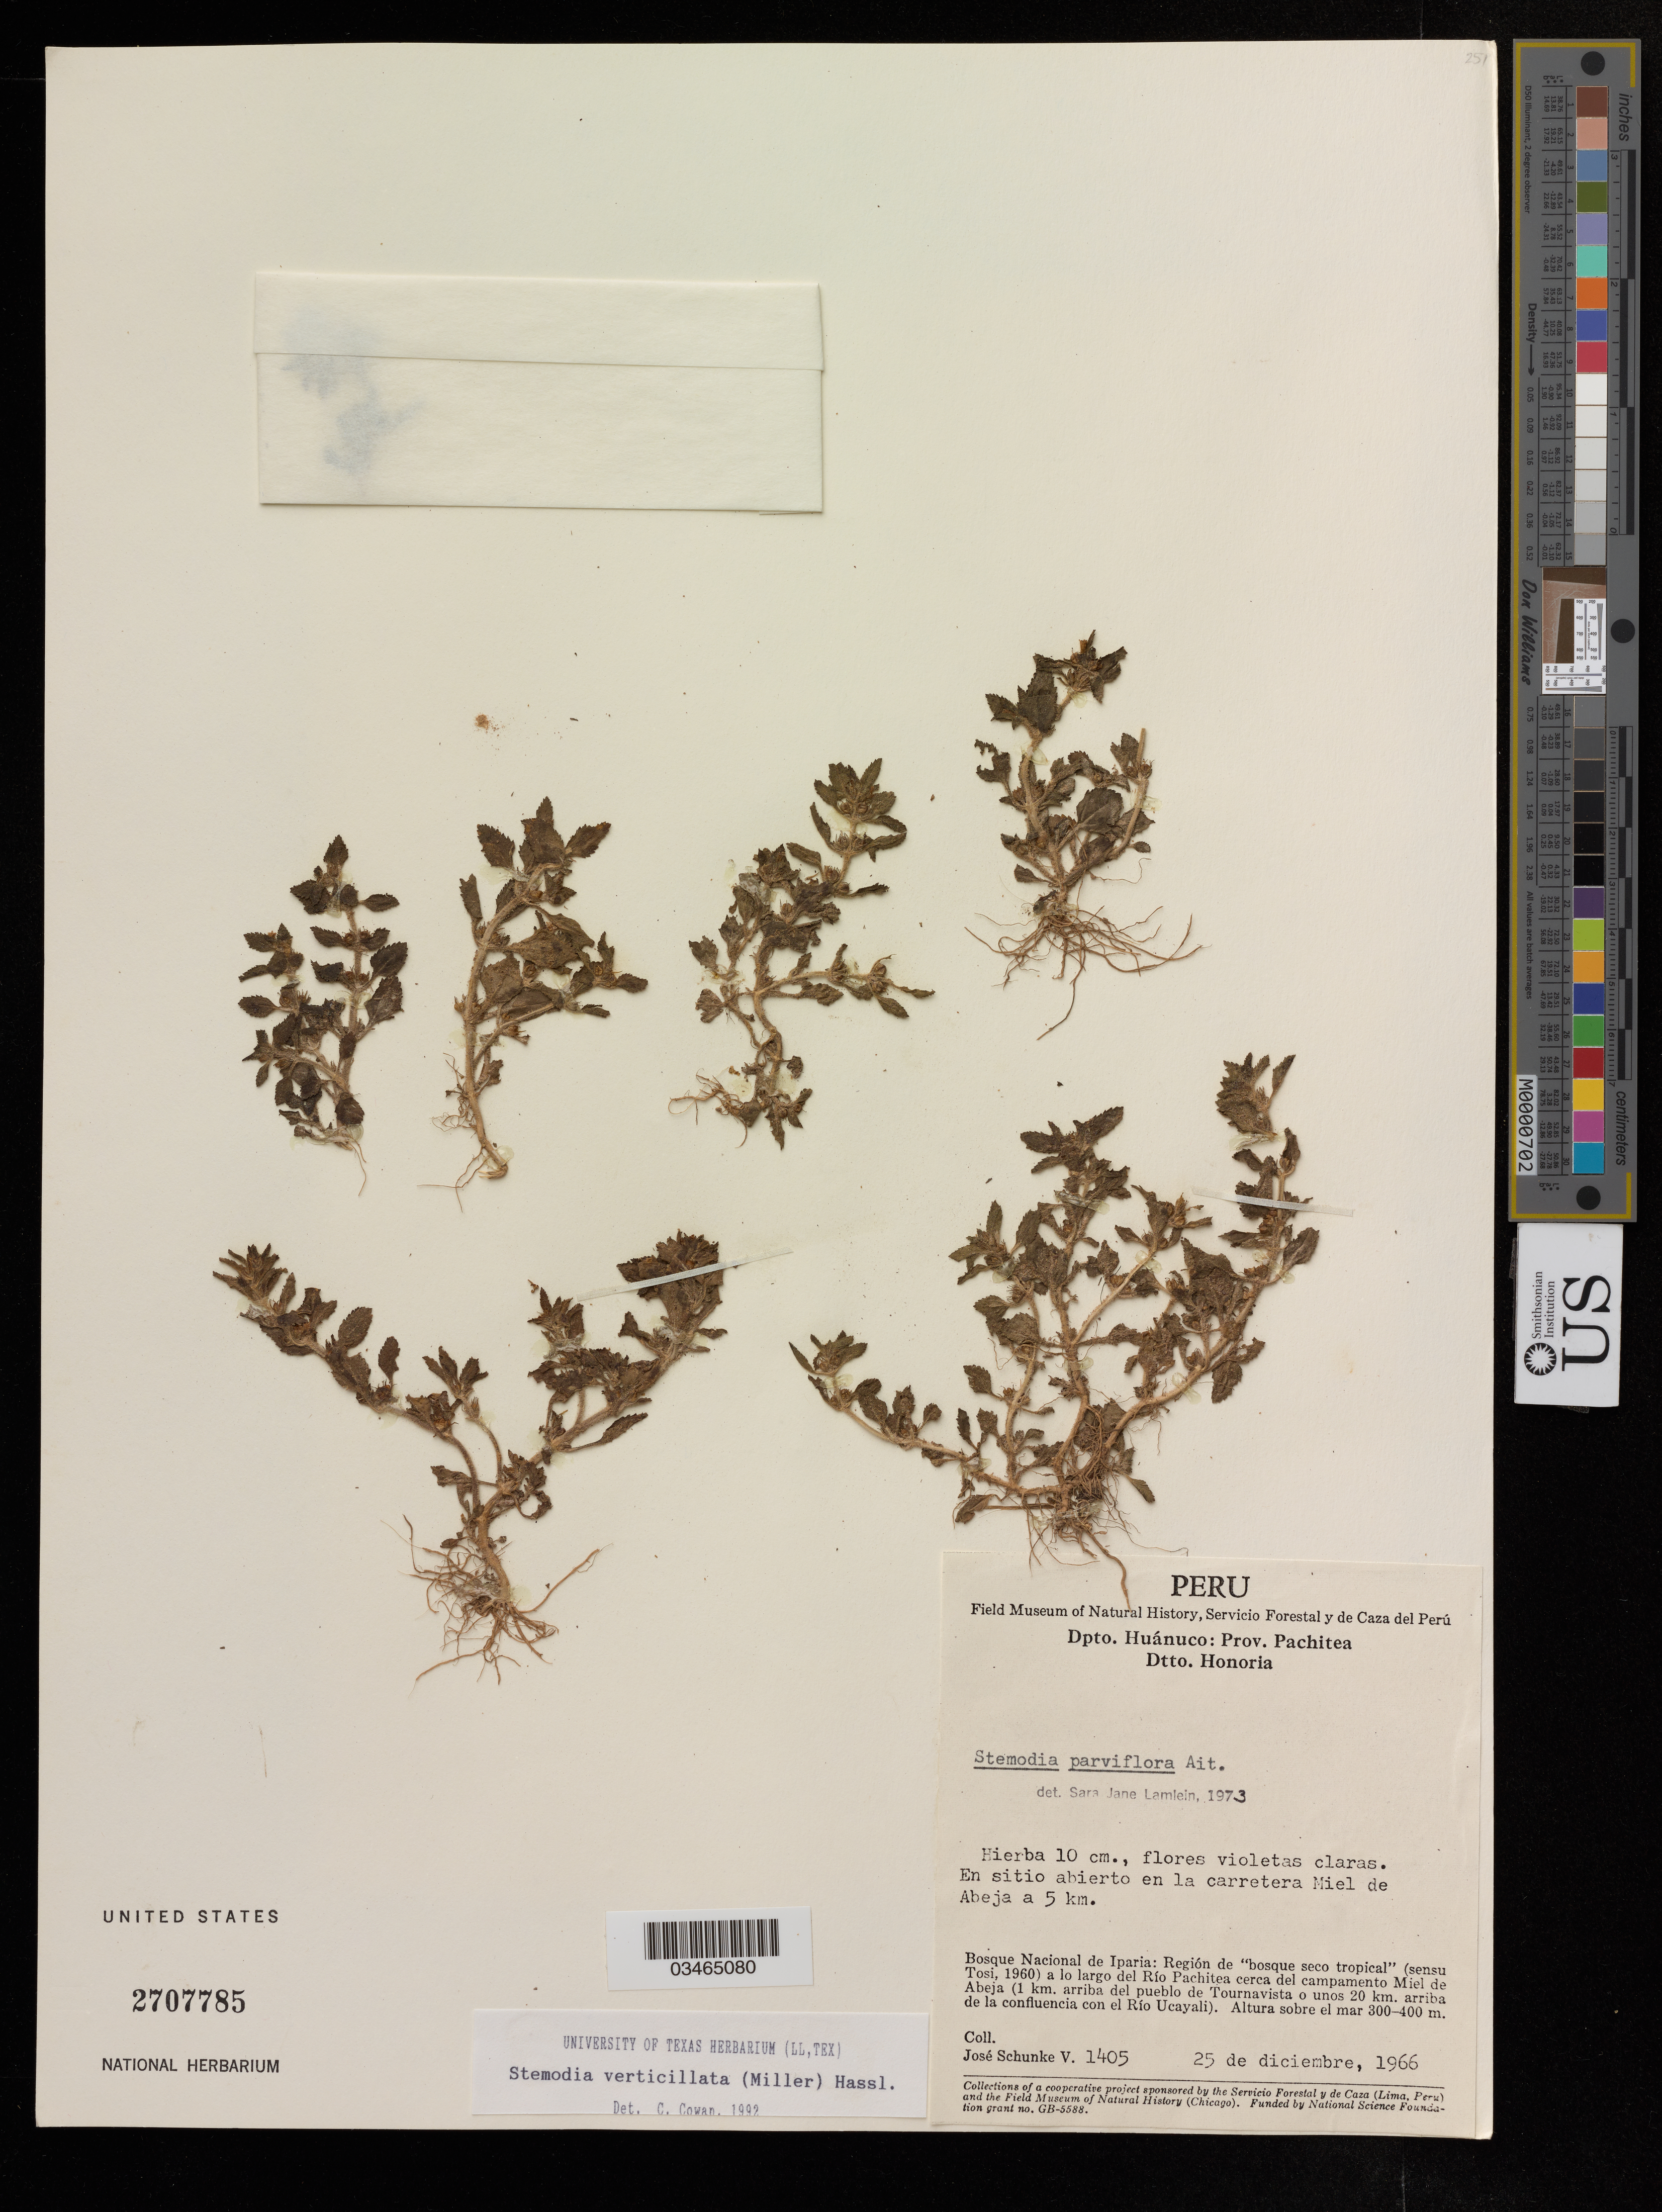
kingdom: Plantae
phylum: Tracheophyta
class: Magnoliopsida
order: Lamiales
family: Plantaginaceae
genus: Stemodia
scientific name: Stemodia verticillata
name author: (Mill.) Hassl.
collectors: J. Schunke Vigo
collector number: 1405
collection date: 1966-12-25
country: Peru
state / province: Huánuco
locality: Prov. Pachitea. Bosque Nacional de Iparia: Región de "bosque seco tropical" (sensu Tosi, 1960) a lo largo del Río Pachitea cerca del campamento Miel de Abeja (1 km. arriba del pueblo de Tournavista o unos 20 km. arriba de la confluencia con el Río Ucayali).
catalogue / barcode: US 2707785